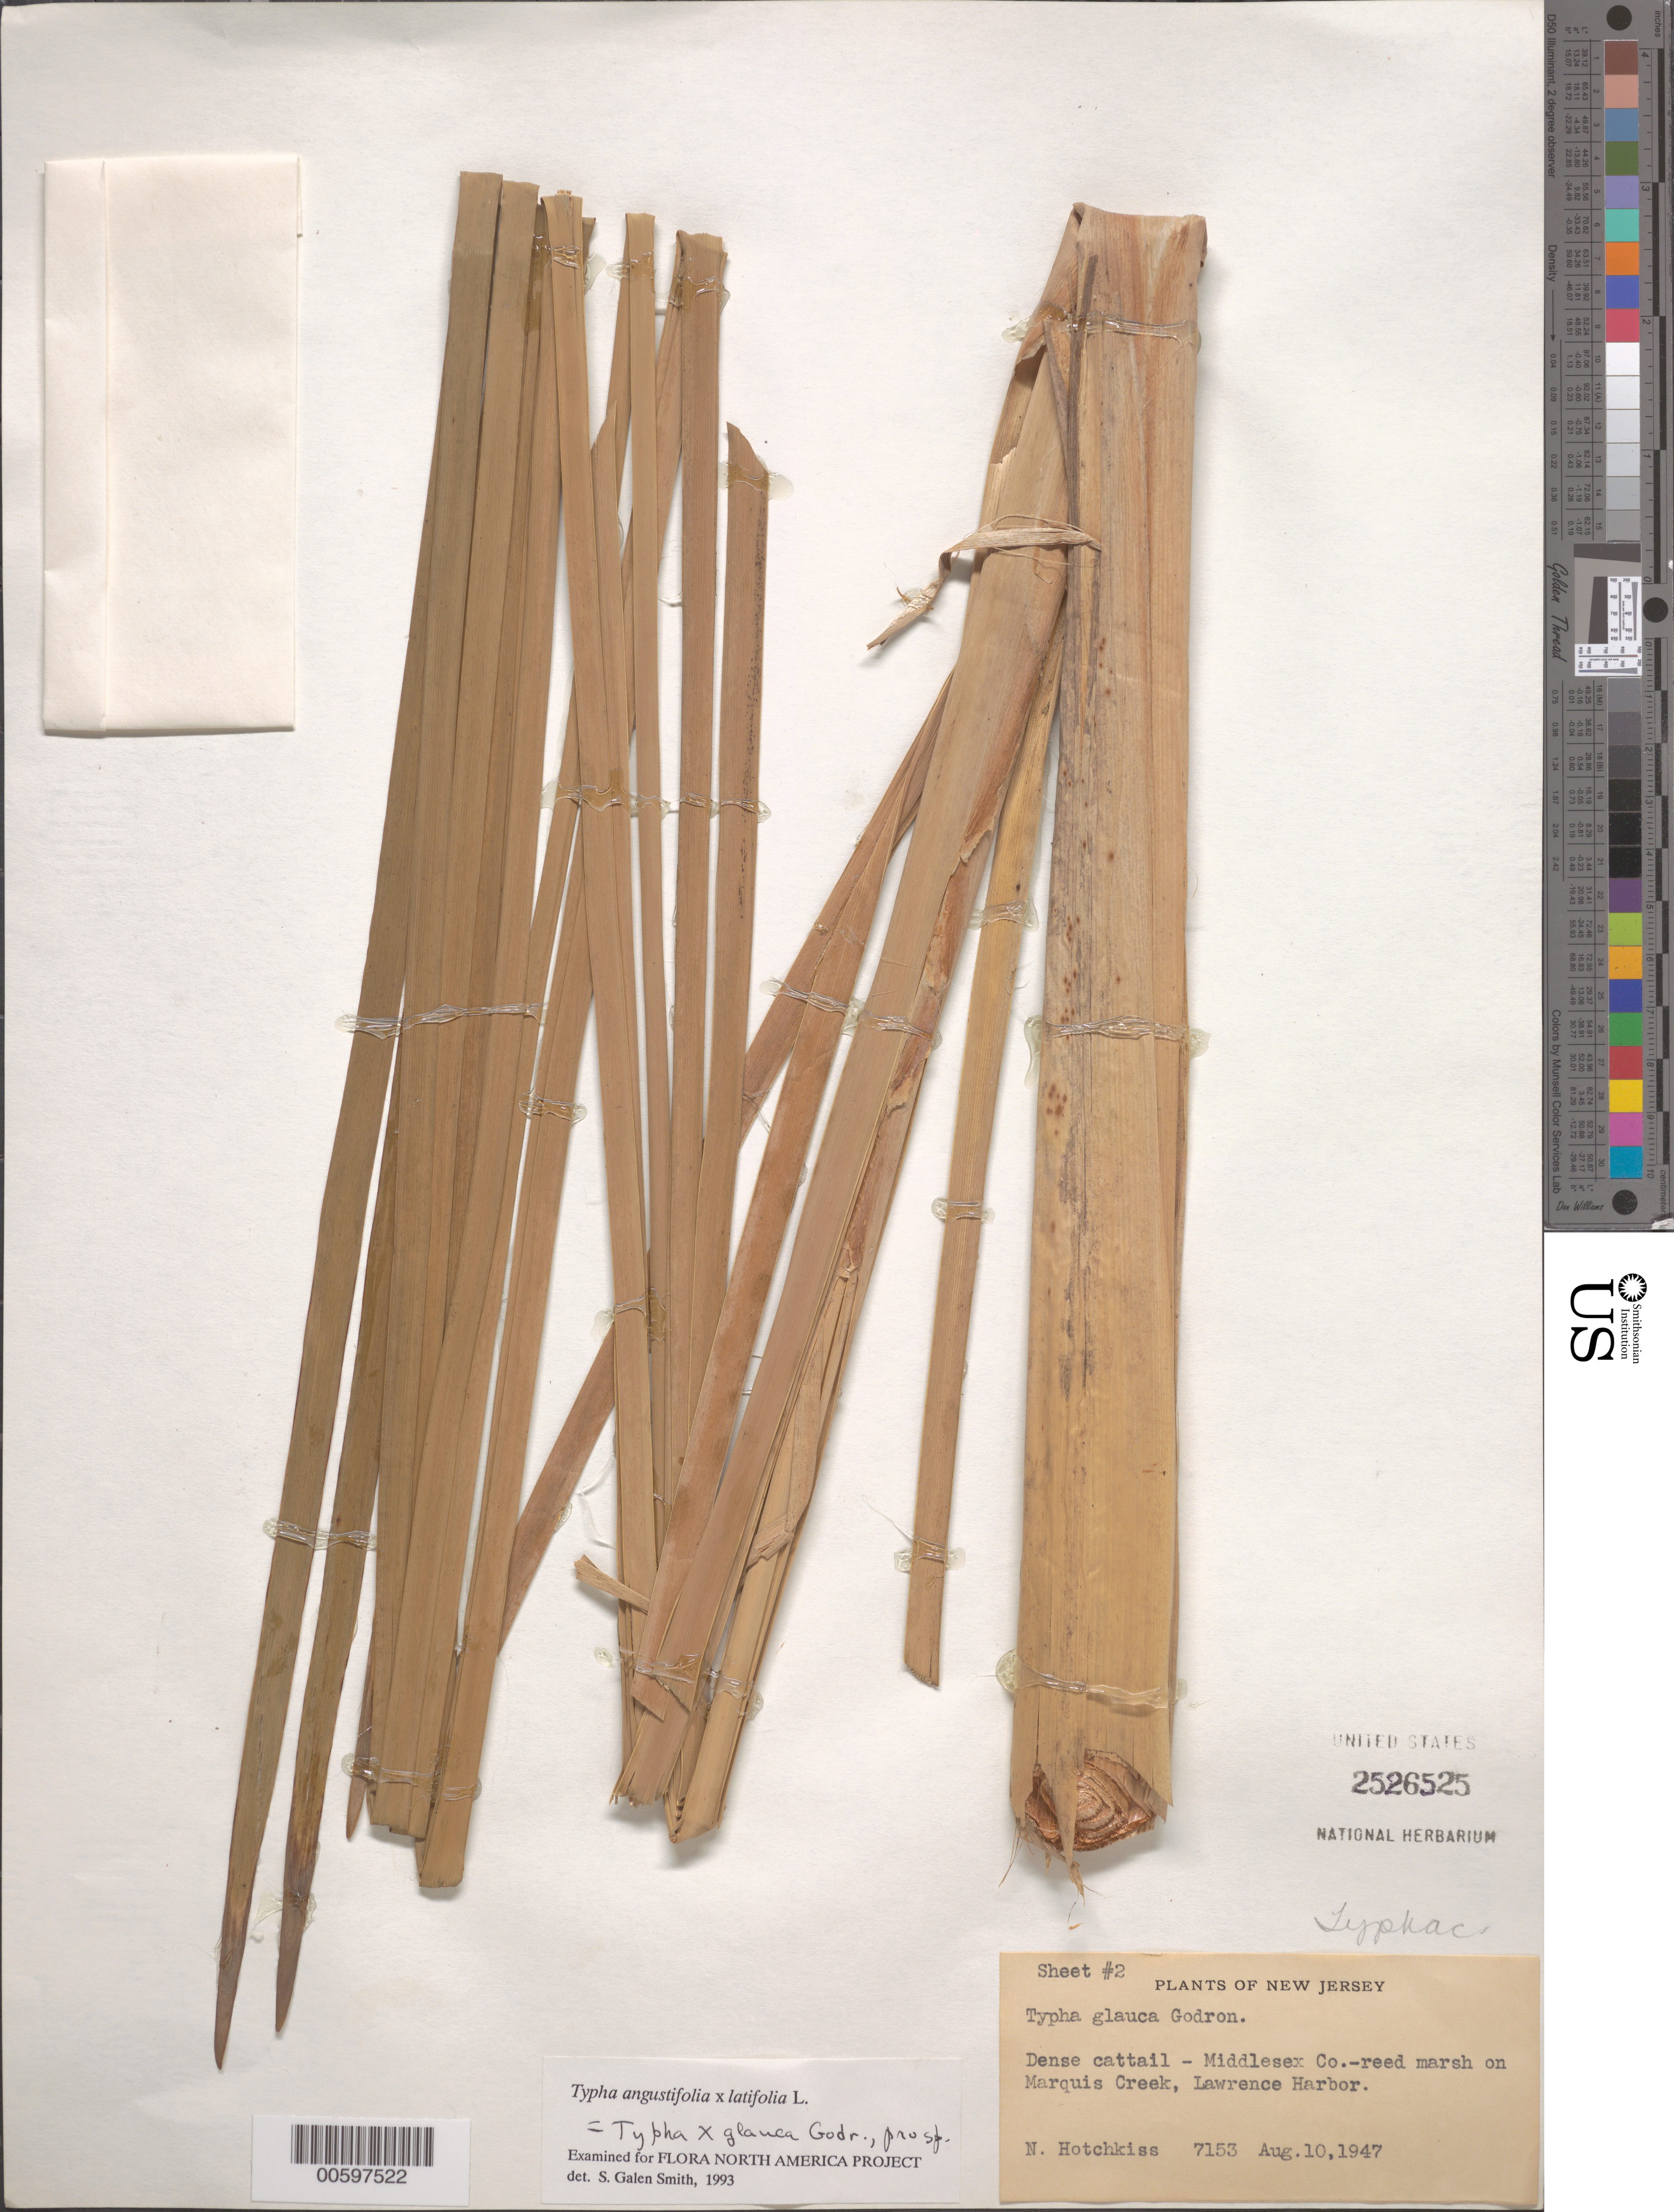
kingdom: Plantae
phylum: Tracheophyta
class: Liliopsida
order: Poales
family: Typhaceae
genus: Typha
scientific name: Typha glauca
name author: Godr.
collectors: N. Hotchkiss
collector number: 7153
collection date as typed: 10 Aug 1947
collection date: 1947-08-10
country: United States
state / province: New Jersey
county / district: Middlesex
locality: Marquis Creek, Lawrence Harbor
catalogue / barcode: US 2526525